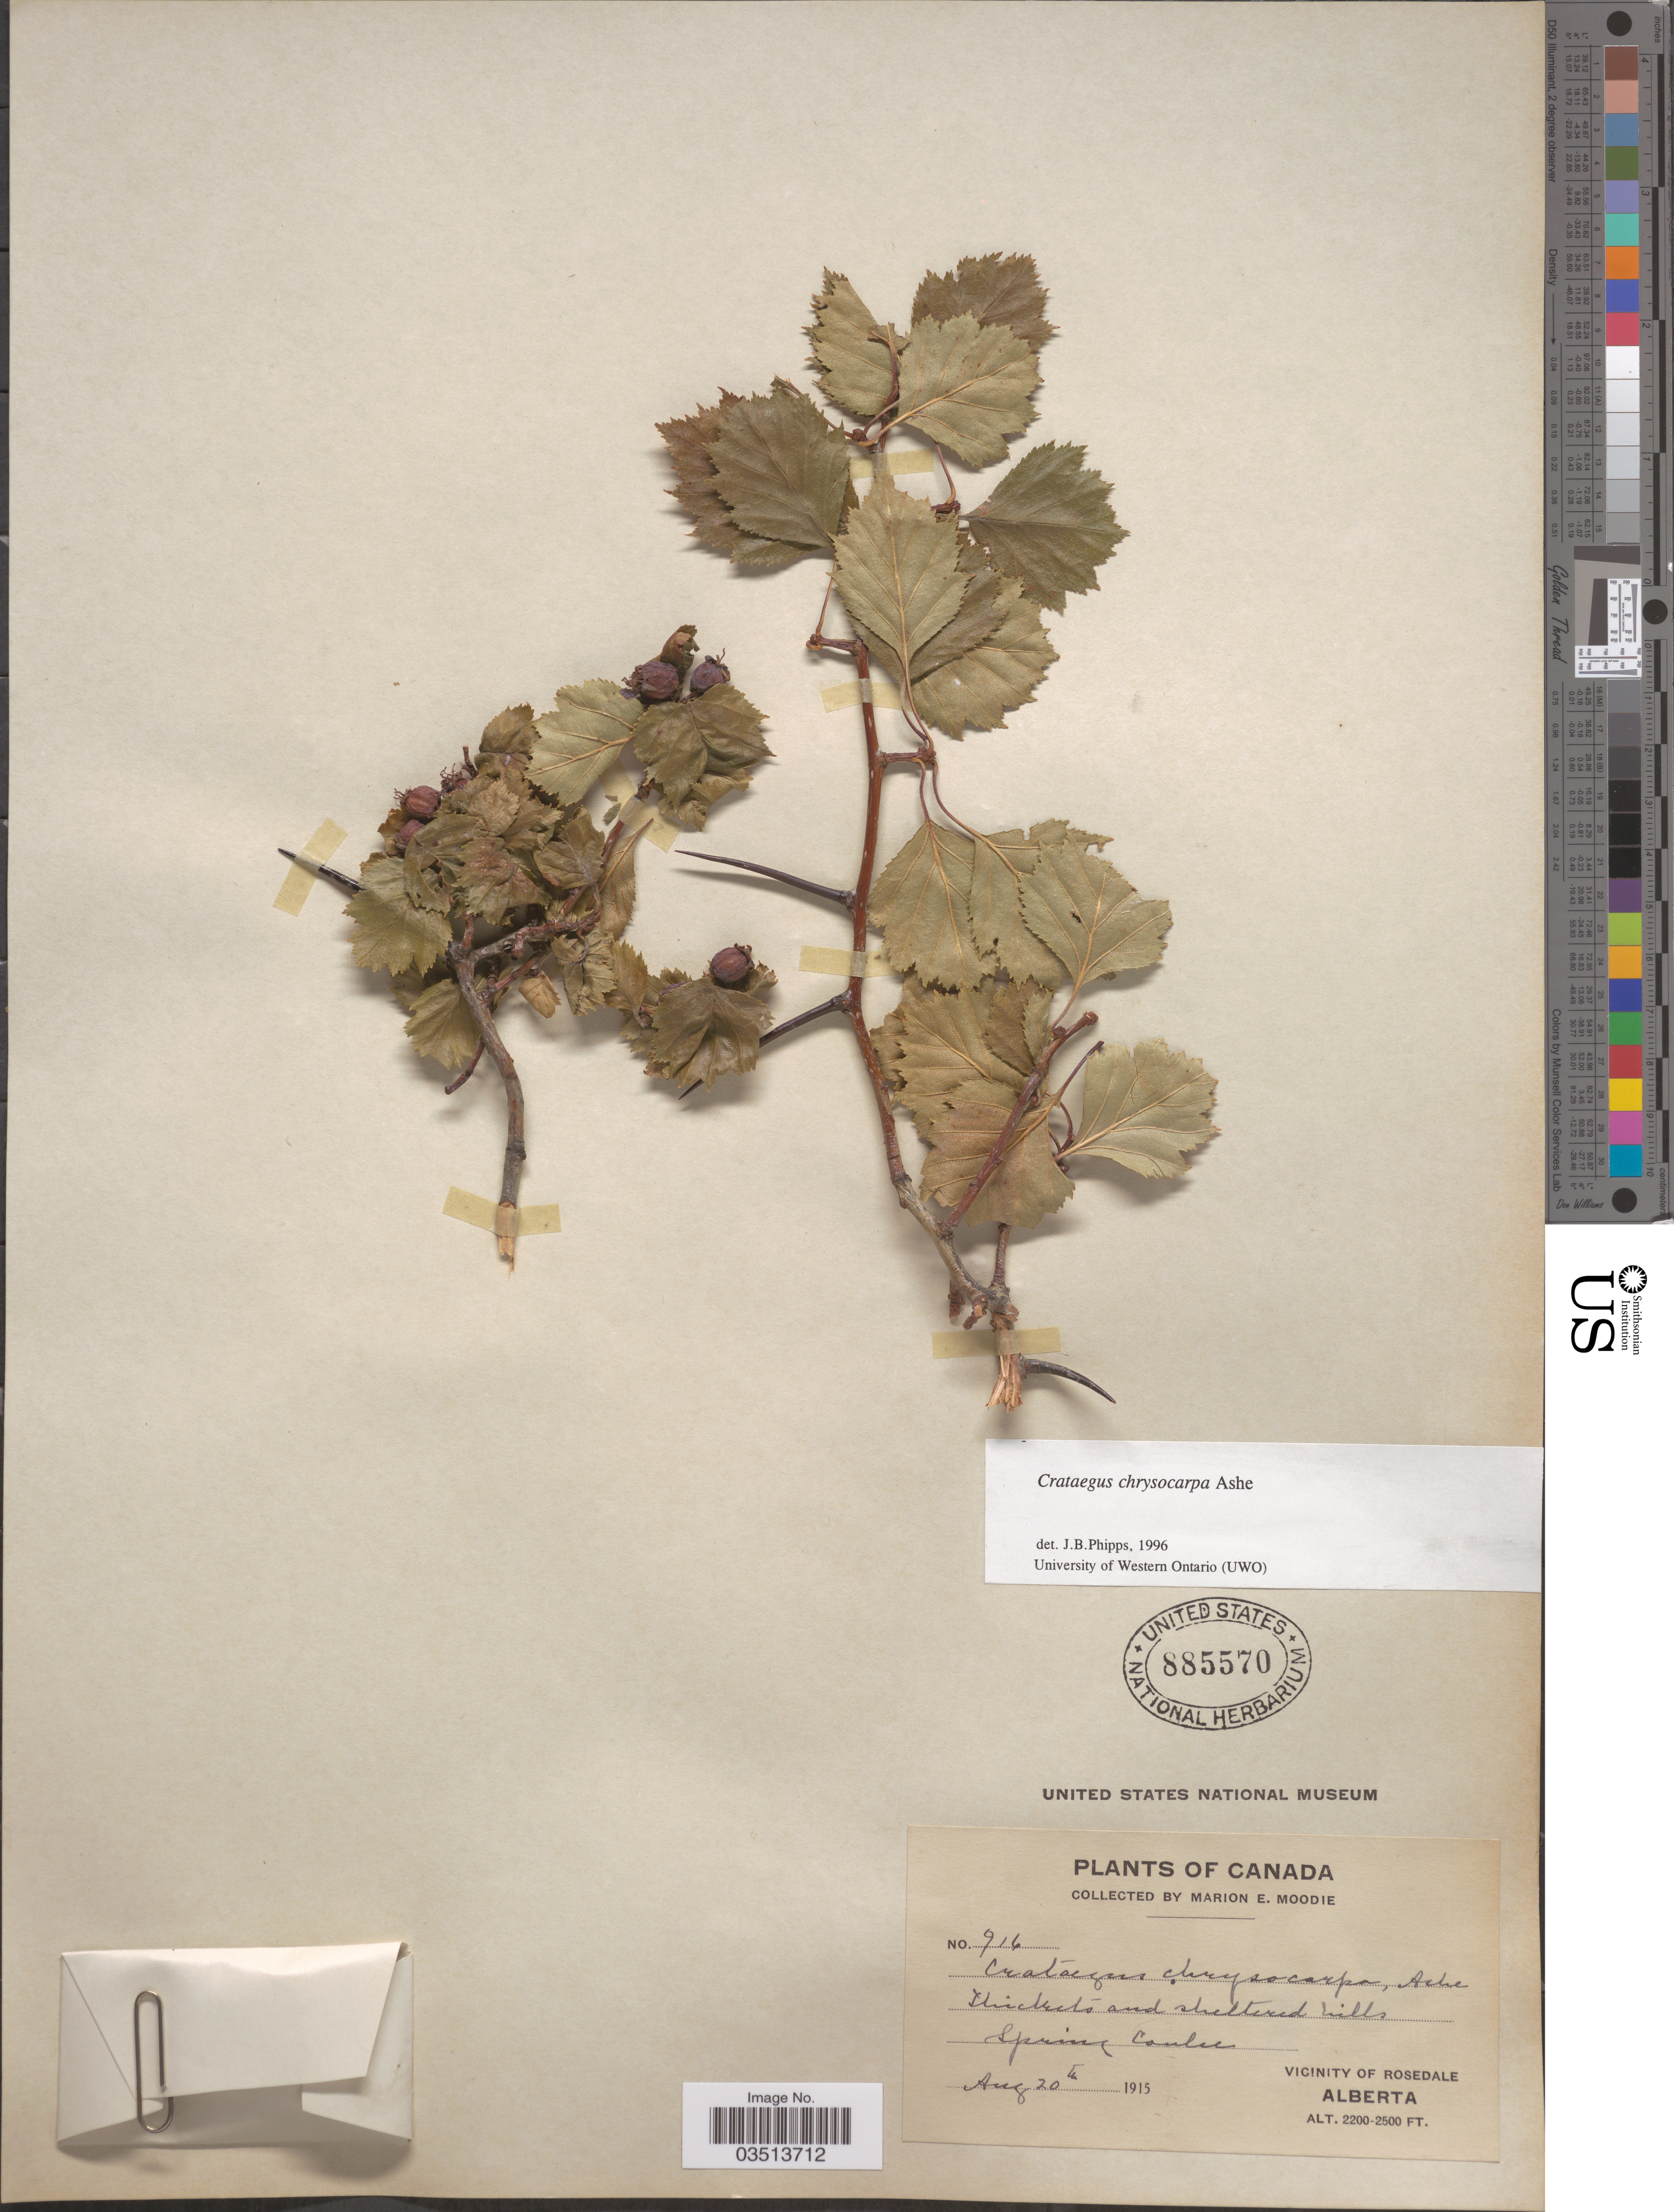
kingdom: Plantae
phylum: Tracheophyta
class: Magnoliopsida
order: Rosales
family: Rosaceae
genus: Crataegus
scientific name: Crataegus chrysocarpa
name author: Ashe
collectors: M. E. Moodie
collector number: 916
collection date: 1915-08-20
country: Canada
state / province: Alberta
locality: Spring Coulee. Vicinity of Rosedale.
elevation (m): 671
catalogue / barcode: US 885570